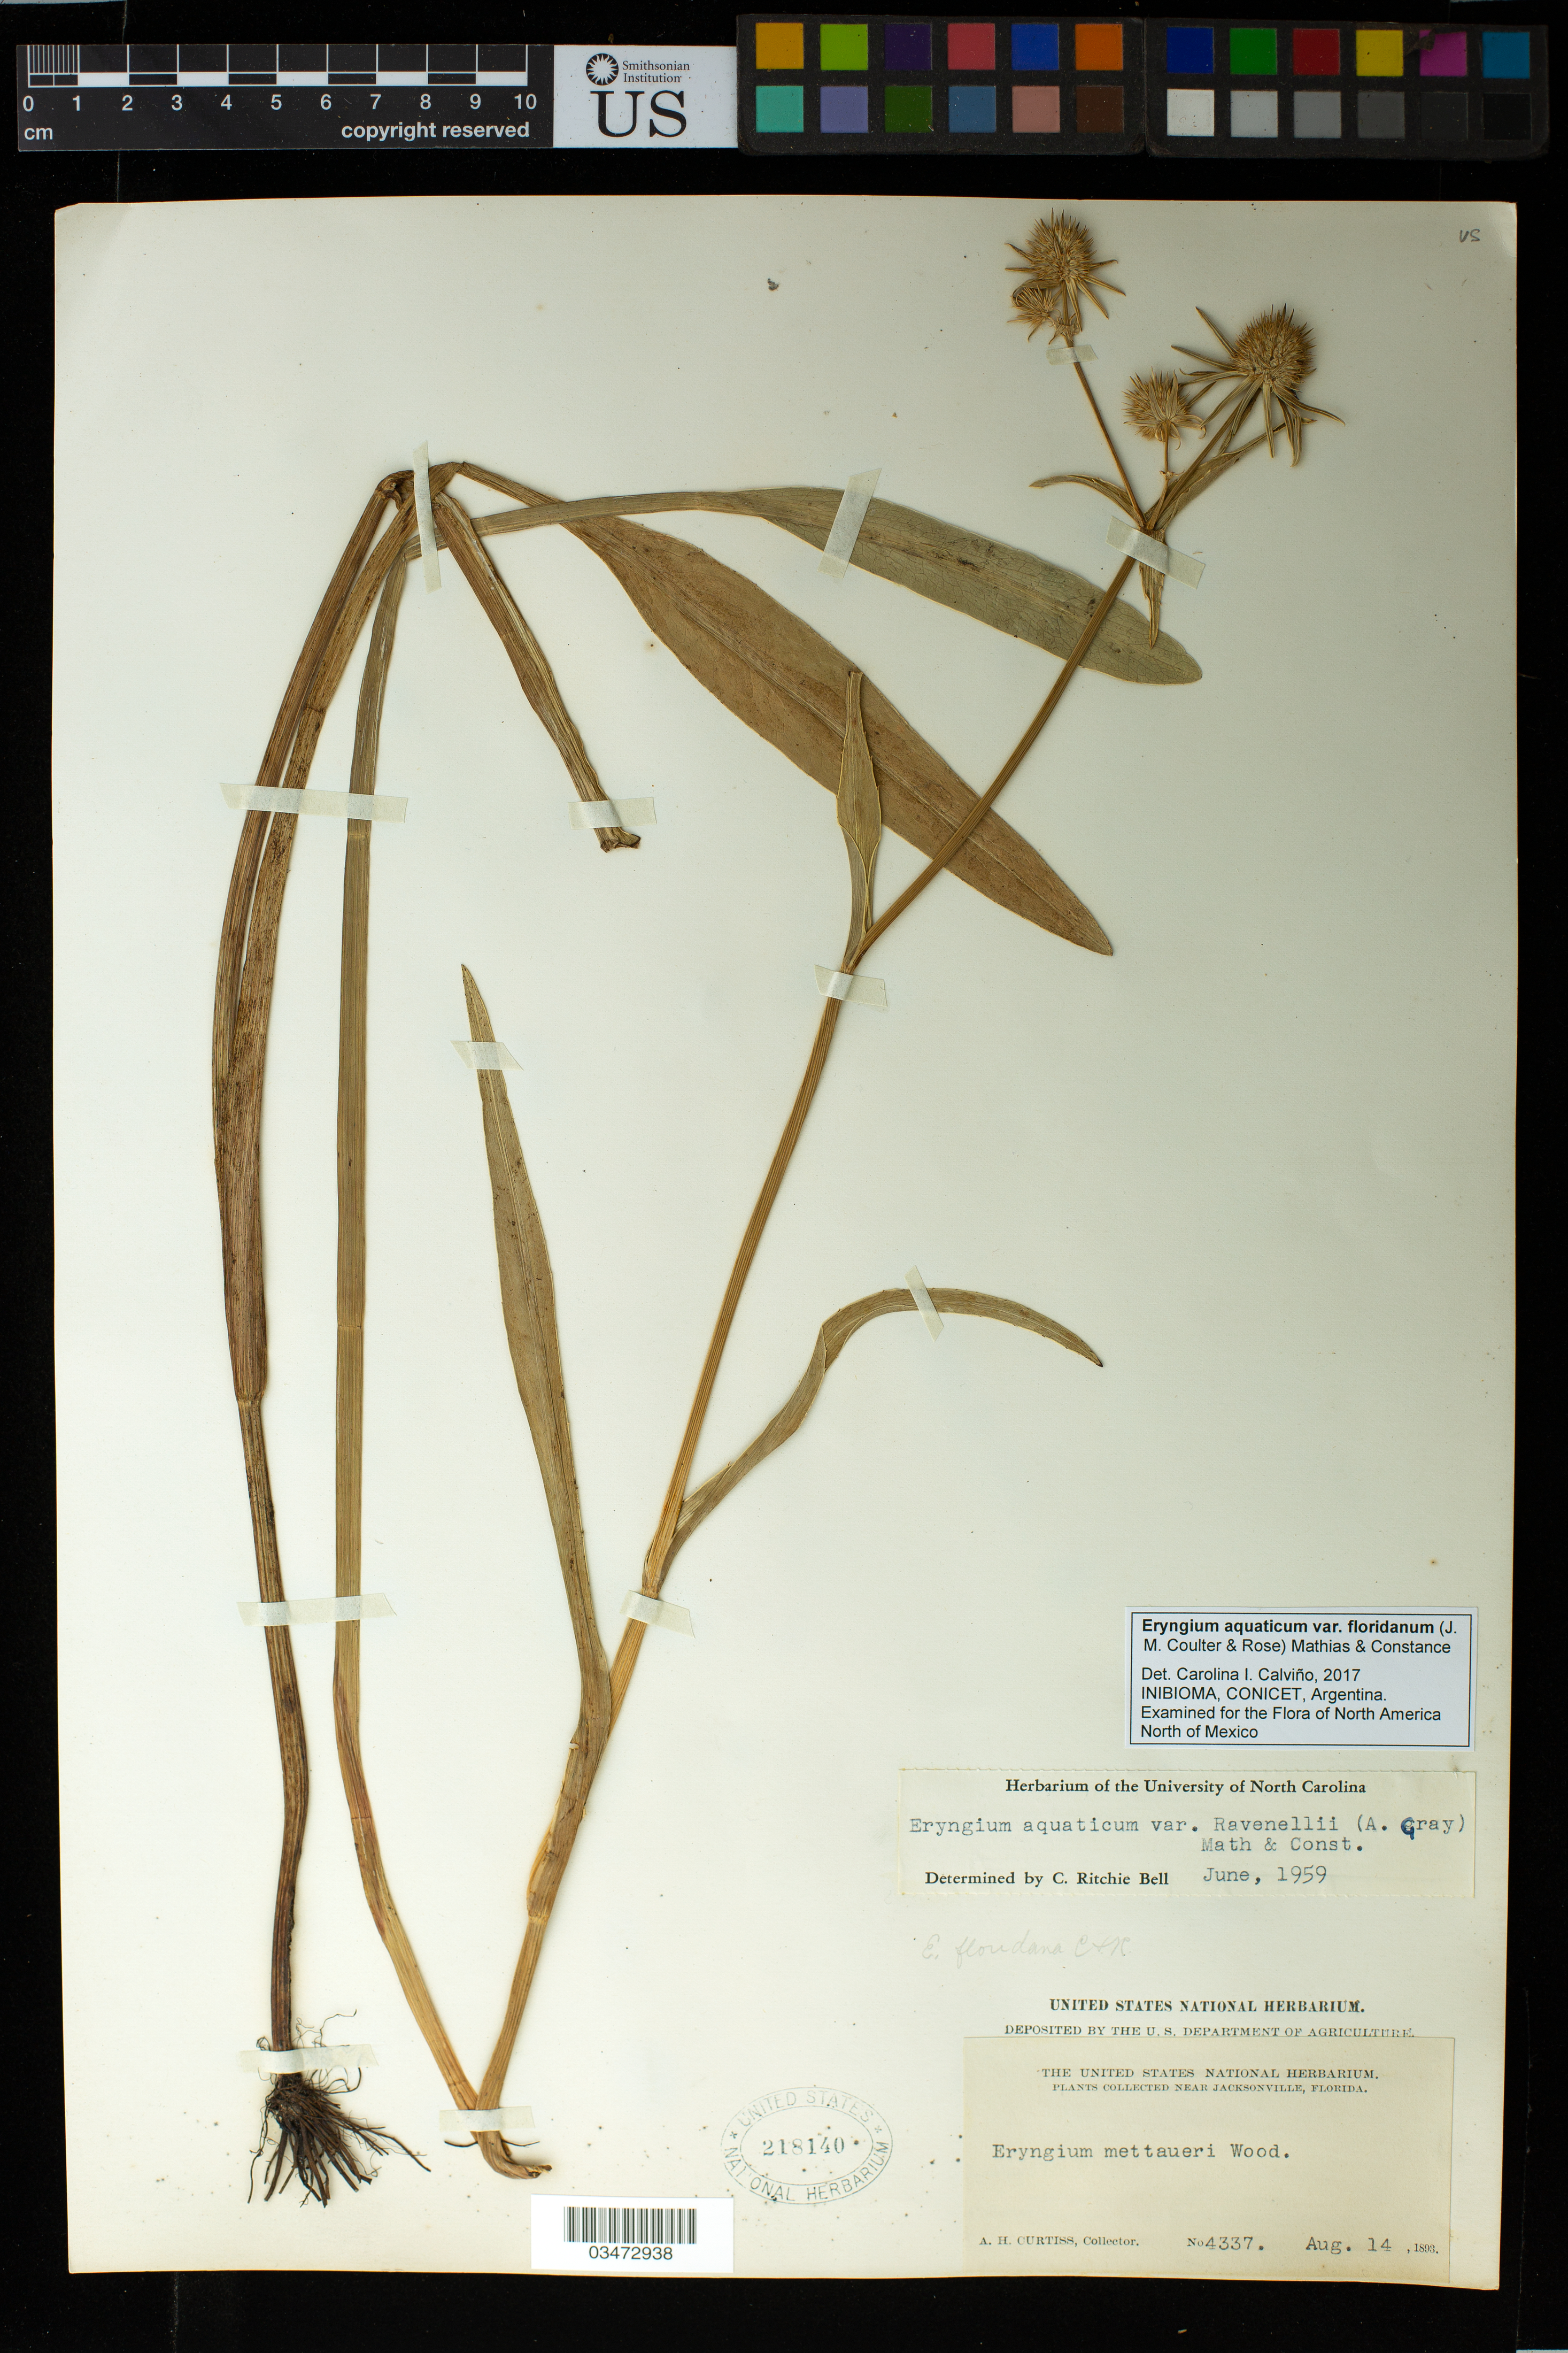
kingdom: Plantae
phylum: Tracheophyta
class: Magnoliopsida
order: Apiales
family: Apiaceae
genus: Eryngium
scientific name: Eryngium aquaticum var. floridanum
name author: (J.M. Coult. & Rose) Mathias & Constance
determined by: Calviño, C. I.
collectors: A. H. Curtiss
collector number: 4337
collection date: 1893-08-14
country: United States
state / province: Florida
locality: Near Jacksonville.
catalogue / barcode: US 218140